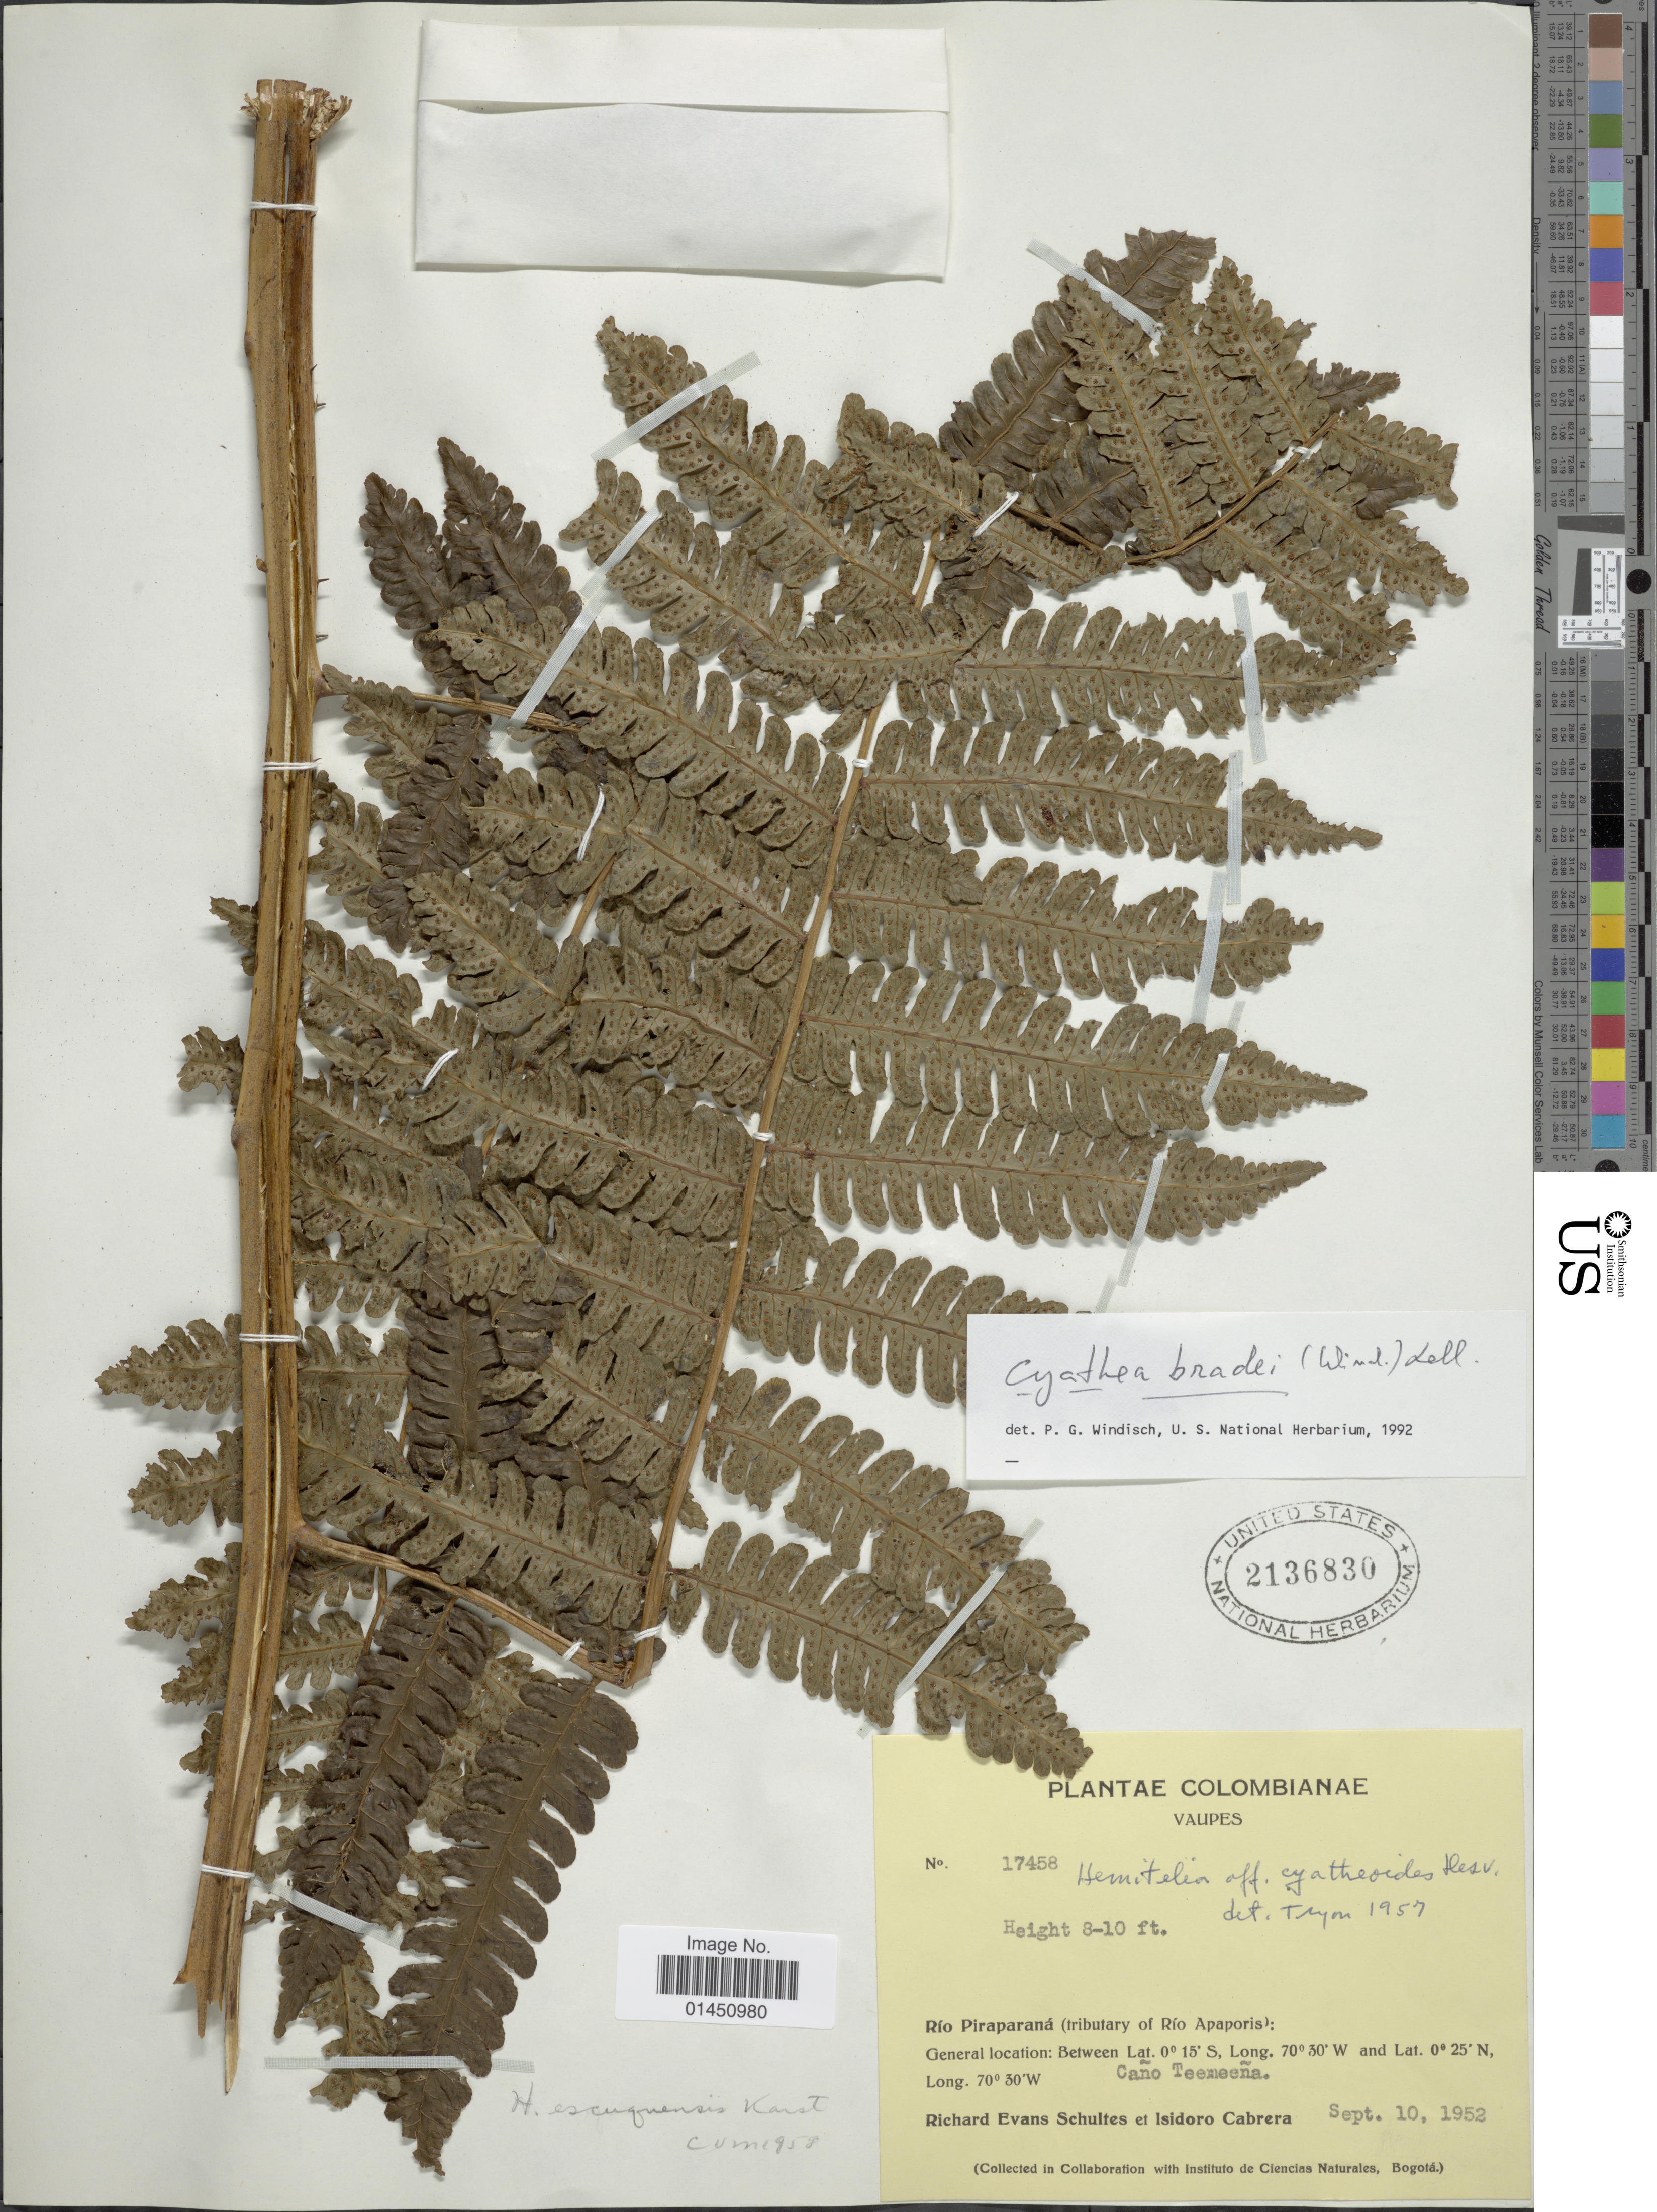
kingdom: Plantae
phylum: Tracheophyta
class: Polypodiopsida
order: Cyatheales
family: Cyatheaceae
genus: Cyathea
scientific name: Cyathea bradei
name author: (P.G. Windisch) Lellinger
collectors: R. E. Schultes & I. Cabrera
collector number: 17458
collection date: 1952-09-10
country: Colombia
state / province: Vaupés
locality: Rio Piraparana (Tritbutary of Rio Apaporis):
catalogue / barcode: US 2136830